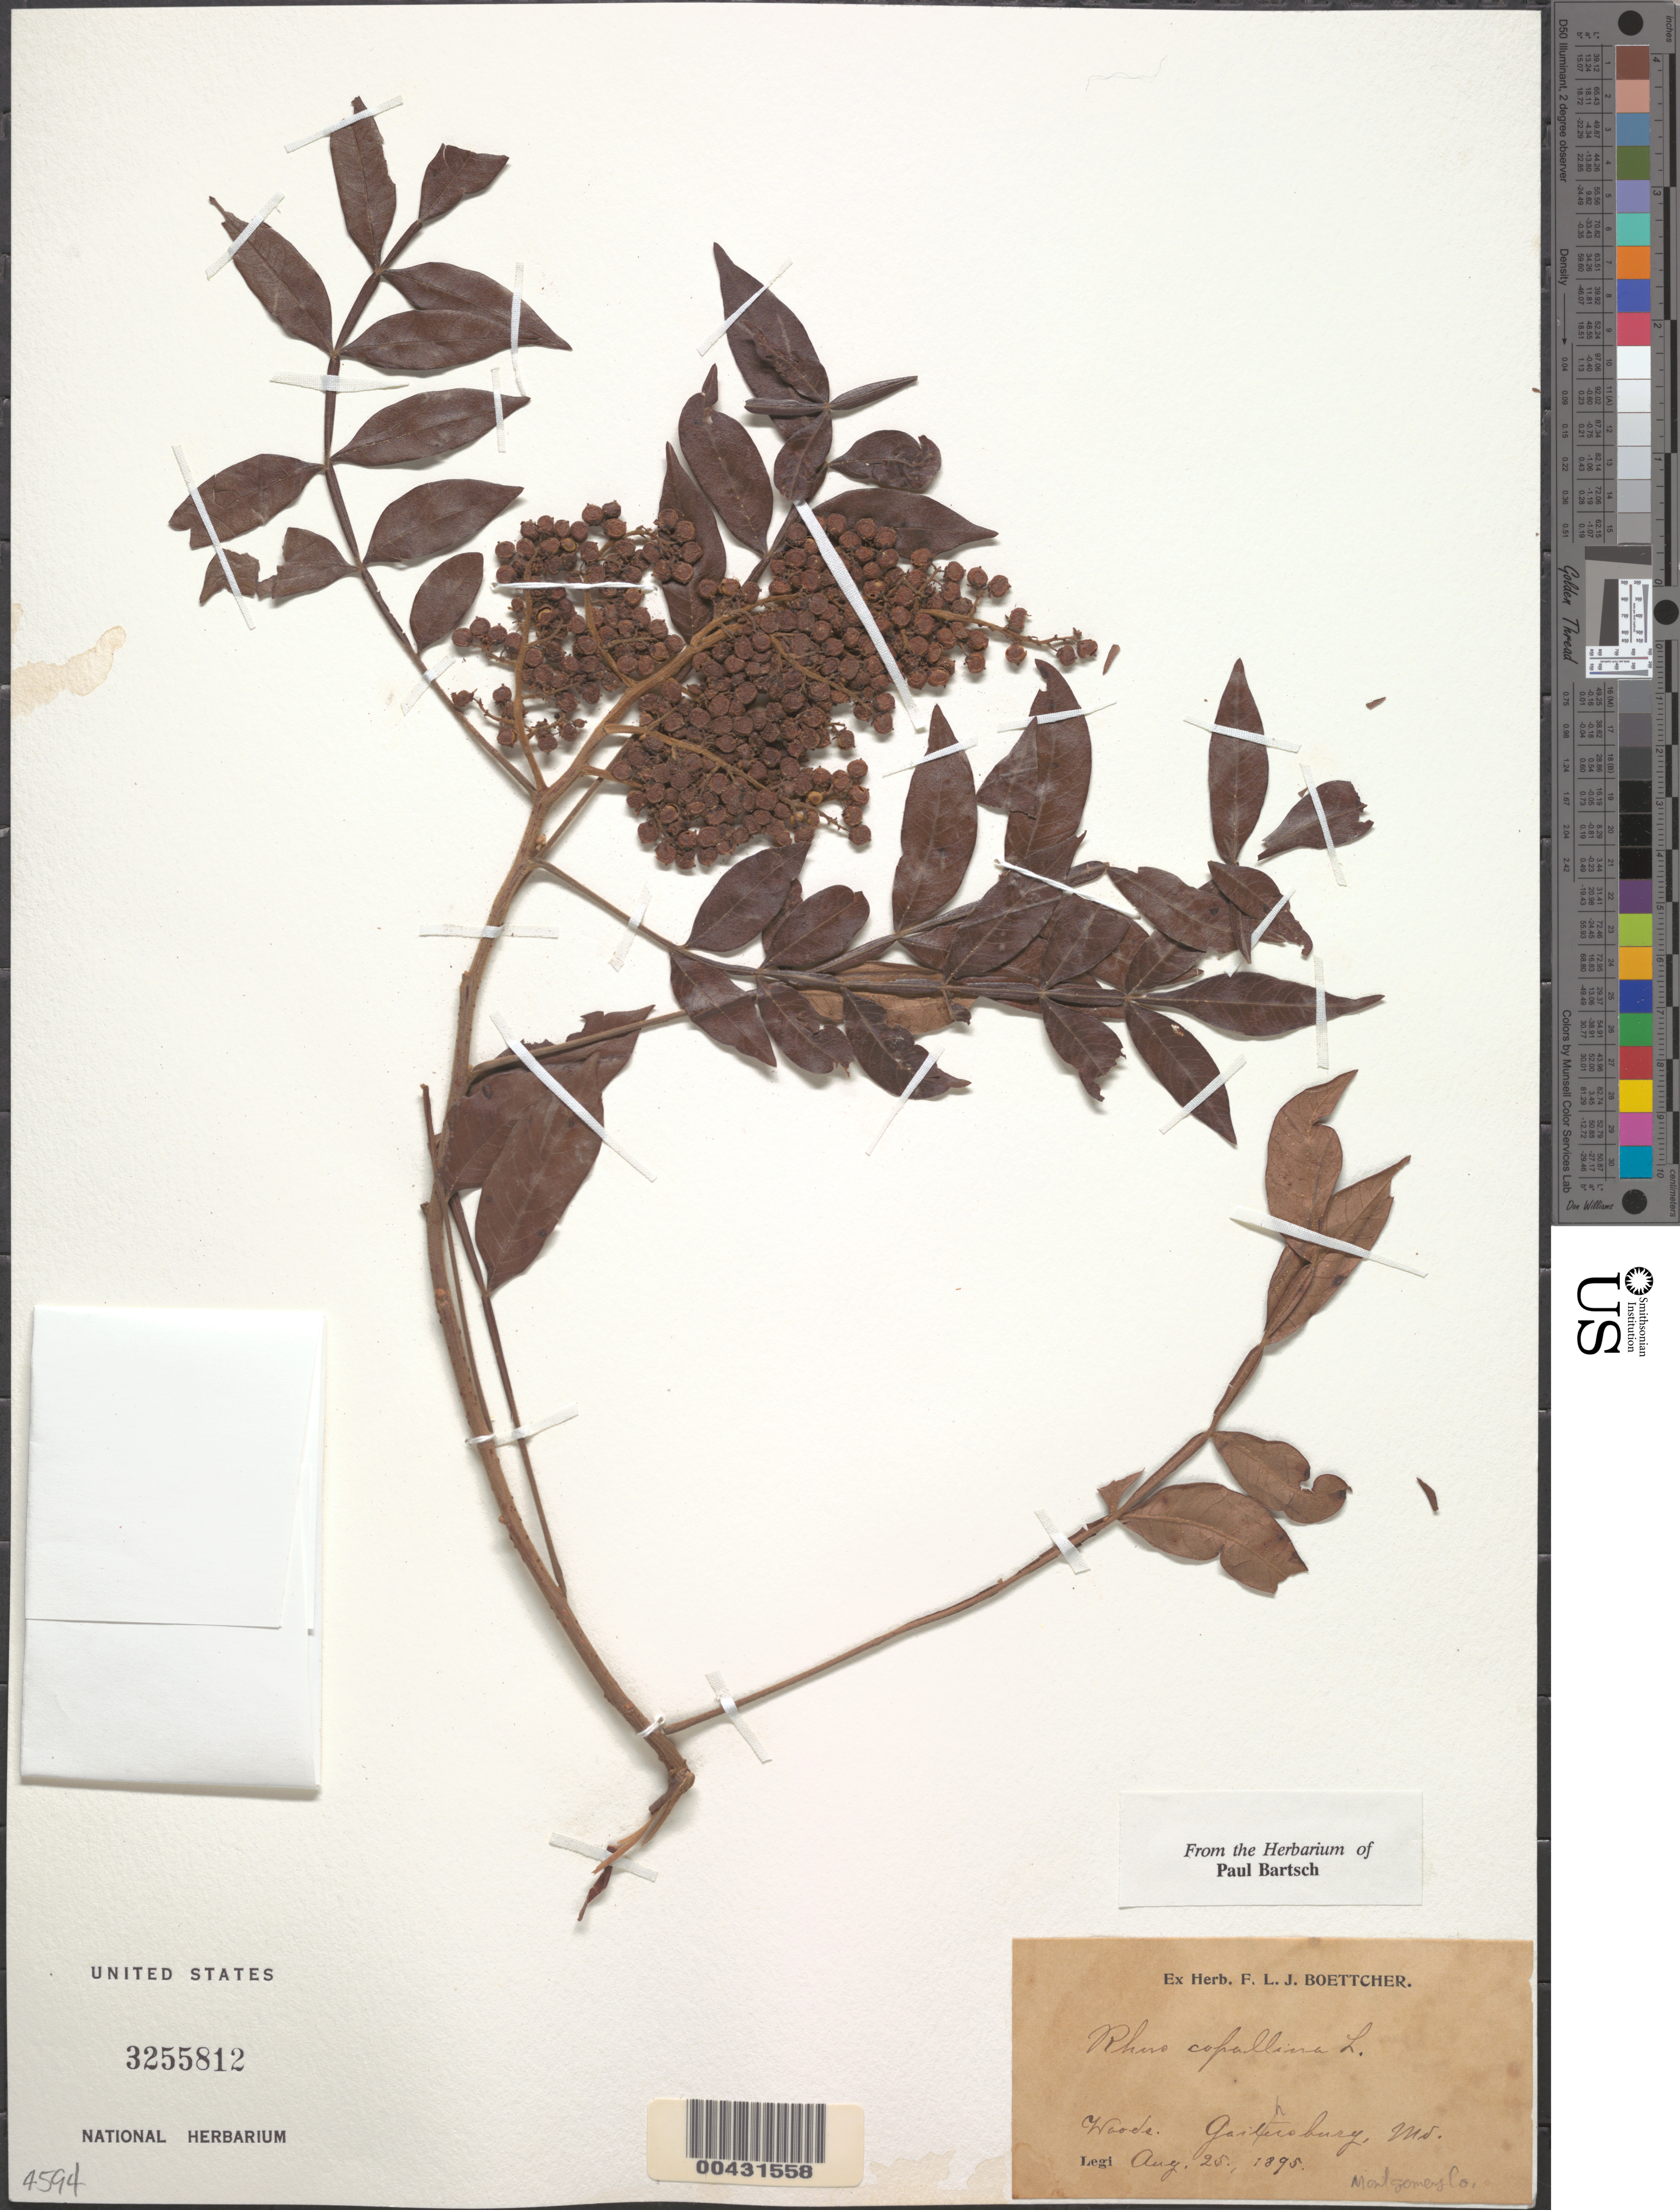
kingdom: Plantae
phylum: Tracheophyta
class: Magnoliopsida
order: Sapindales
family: Anacardiaceae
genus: Rhus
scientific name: Rhus copallinum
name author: L.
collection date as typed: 25 Aug 1895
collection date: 1895-08-25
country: United States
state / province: Maryland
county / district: Montgomery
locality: Gaithersburg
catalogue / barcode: US 3255812